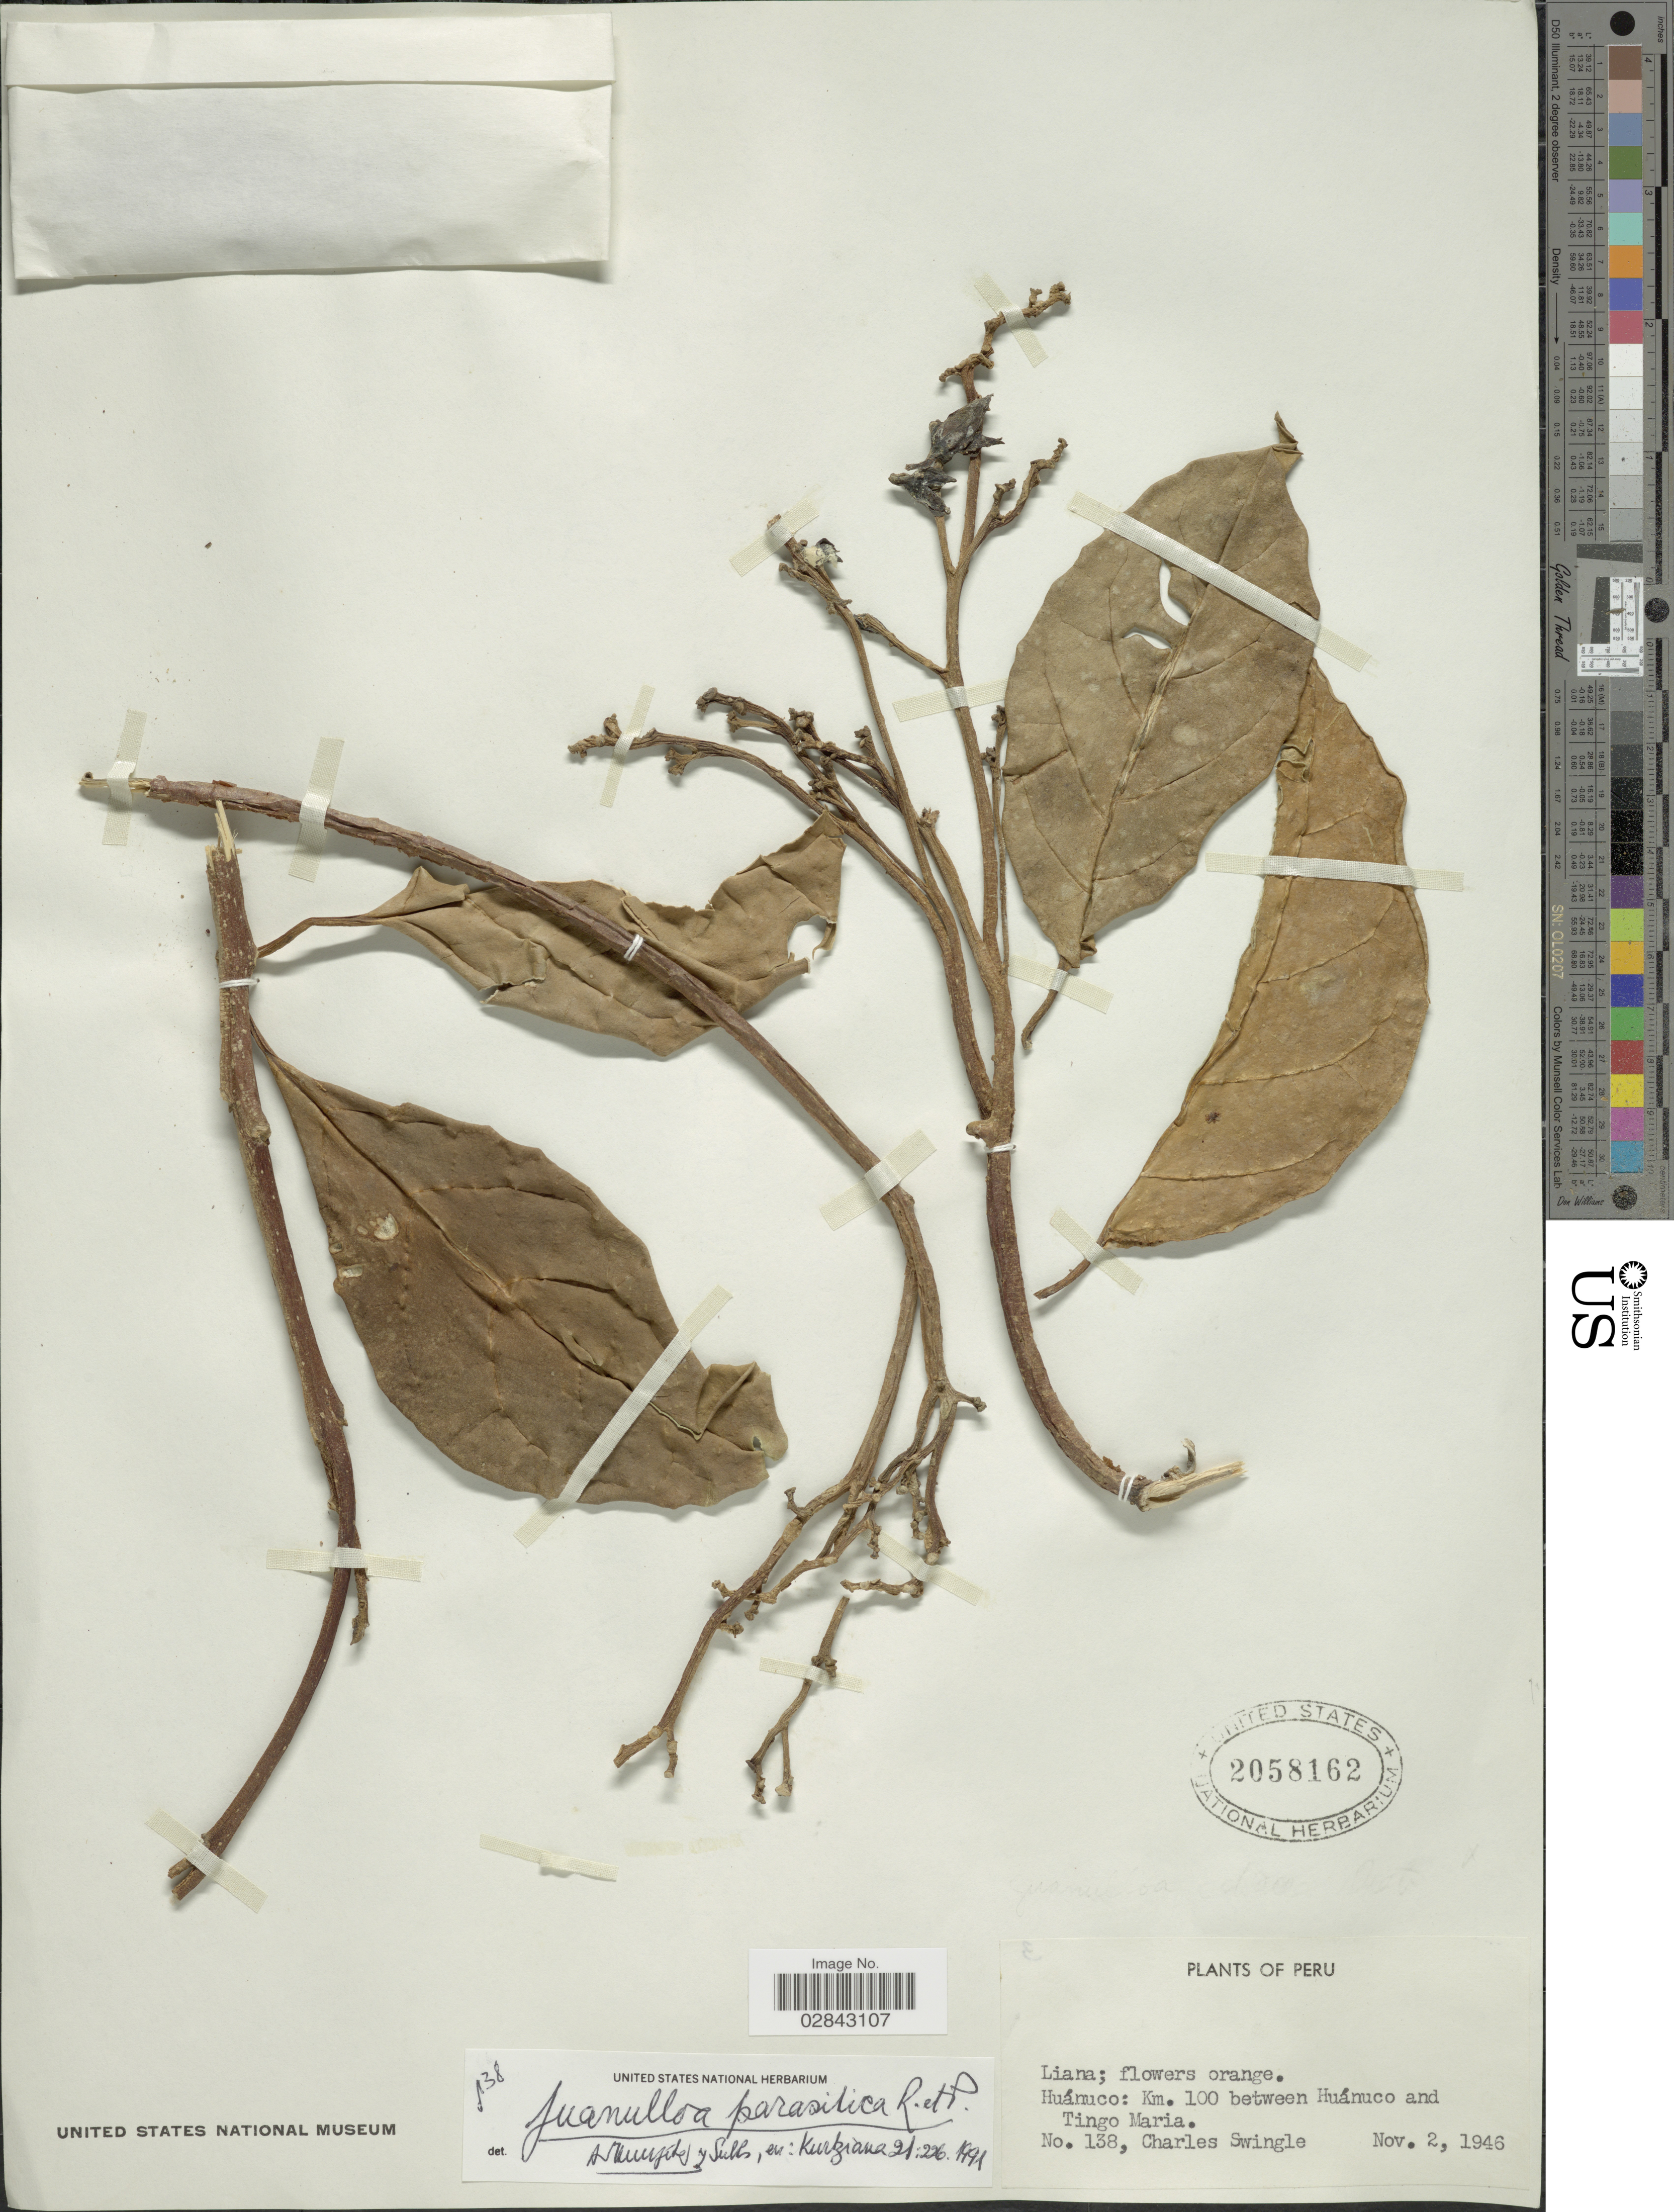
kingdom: Plantae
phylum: Tracheophyta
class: Magnoliopsida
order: Solanales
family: Solanaceae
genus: Juanulloa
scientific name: Juanulloa parasitica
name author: Ruiz & Pav.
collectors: C. Swingle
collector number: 138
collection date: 1946-11-02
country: Peru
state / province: Huánuco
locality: Km. 100 between Huánuco and Tingo Maria.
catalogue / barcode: US 2058162